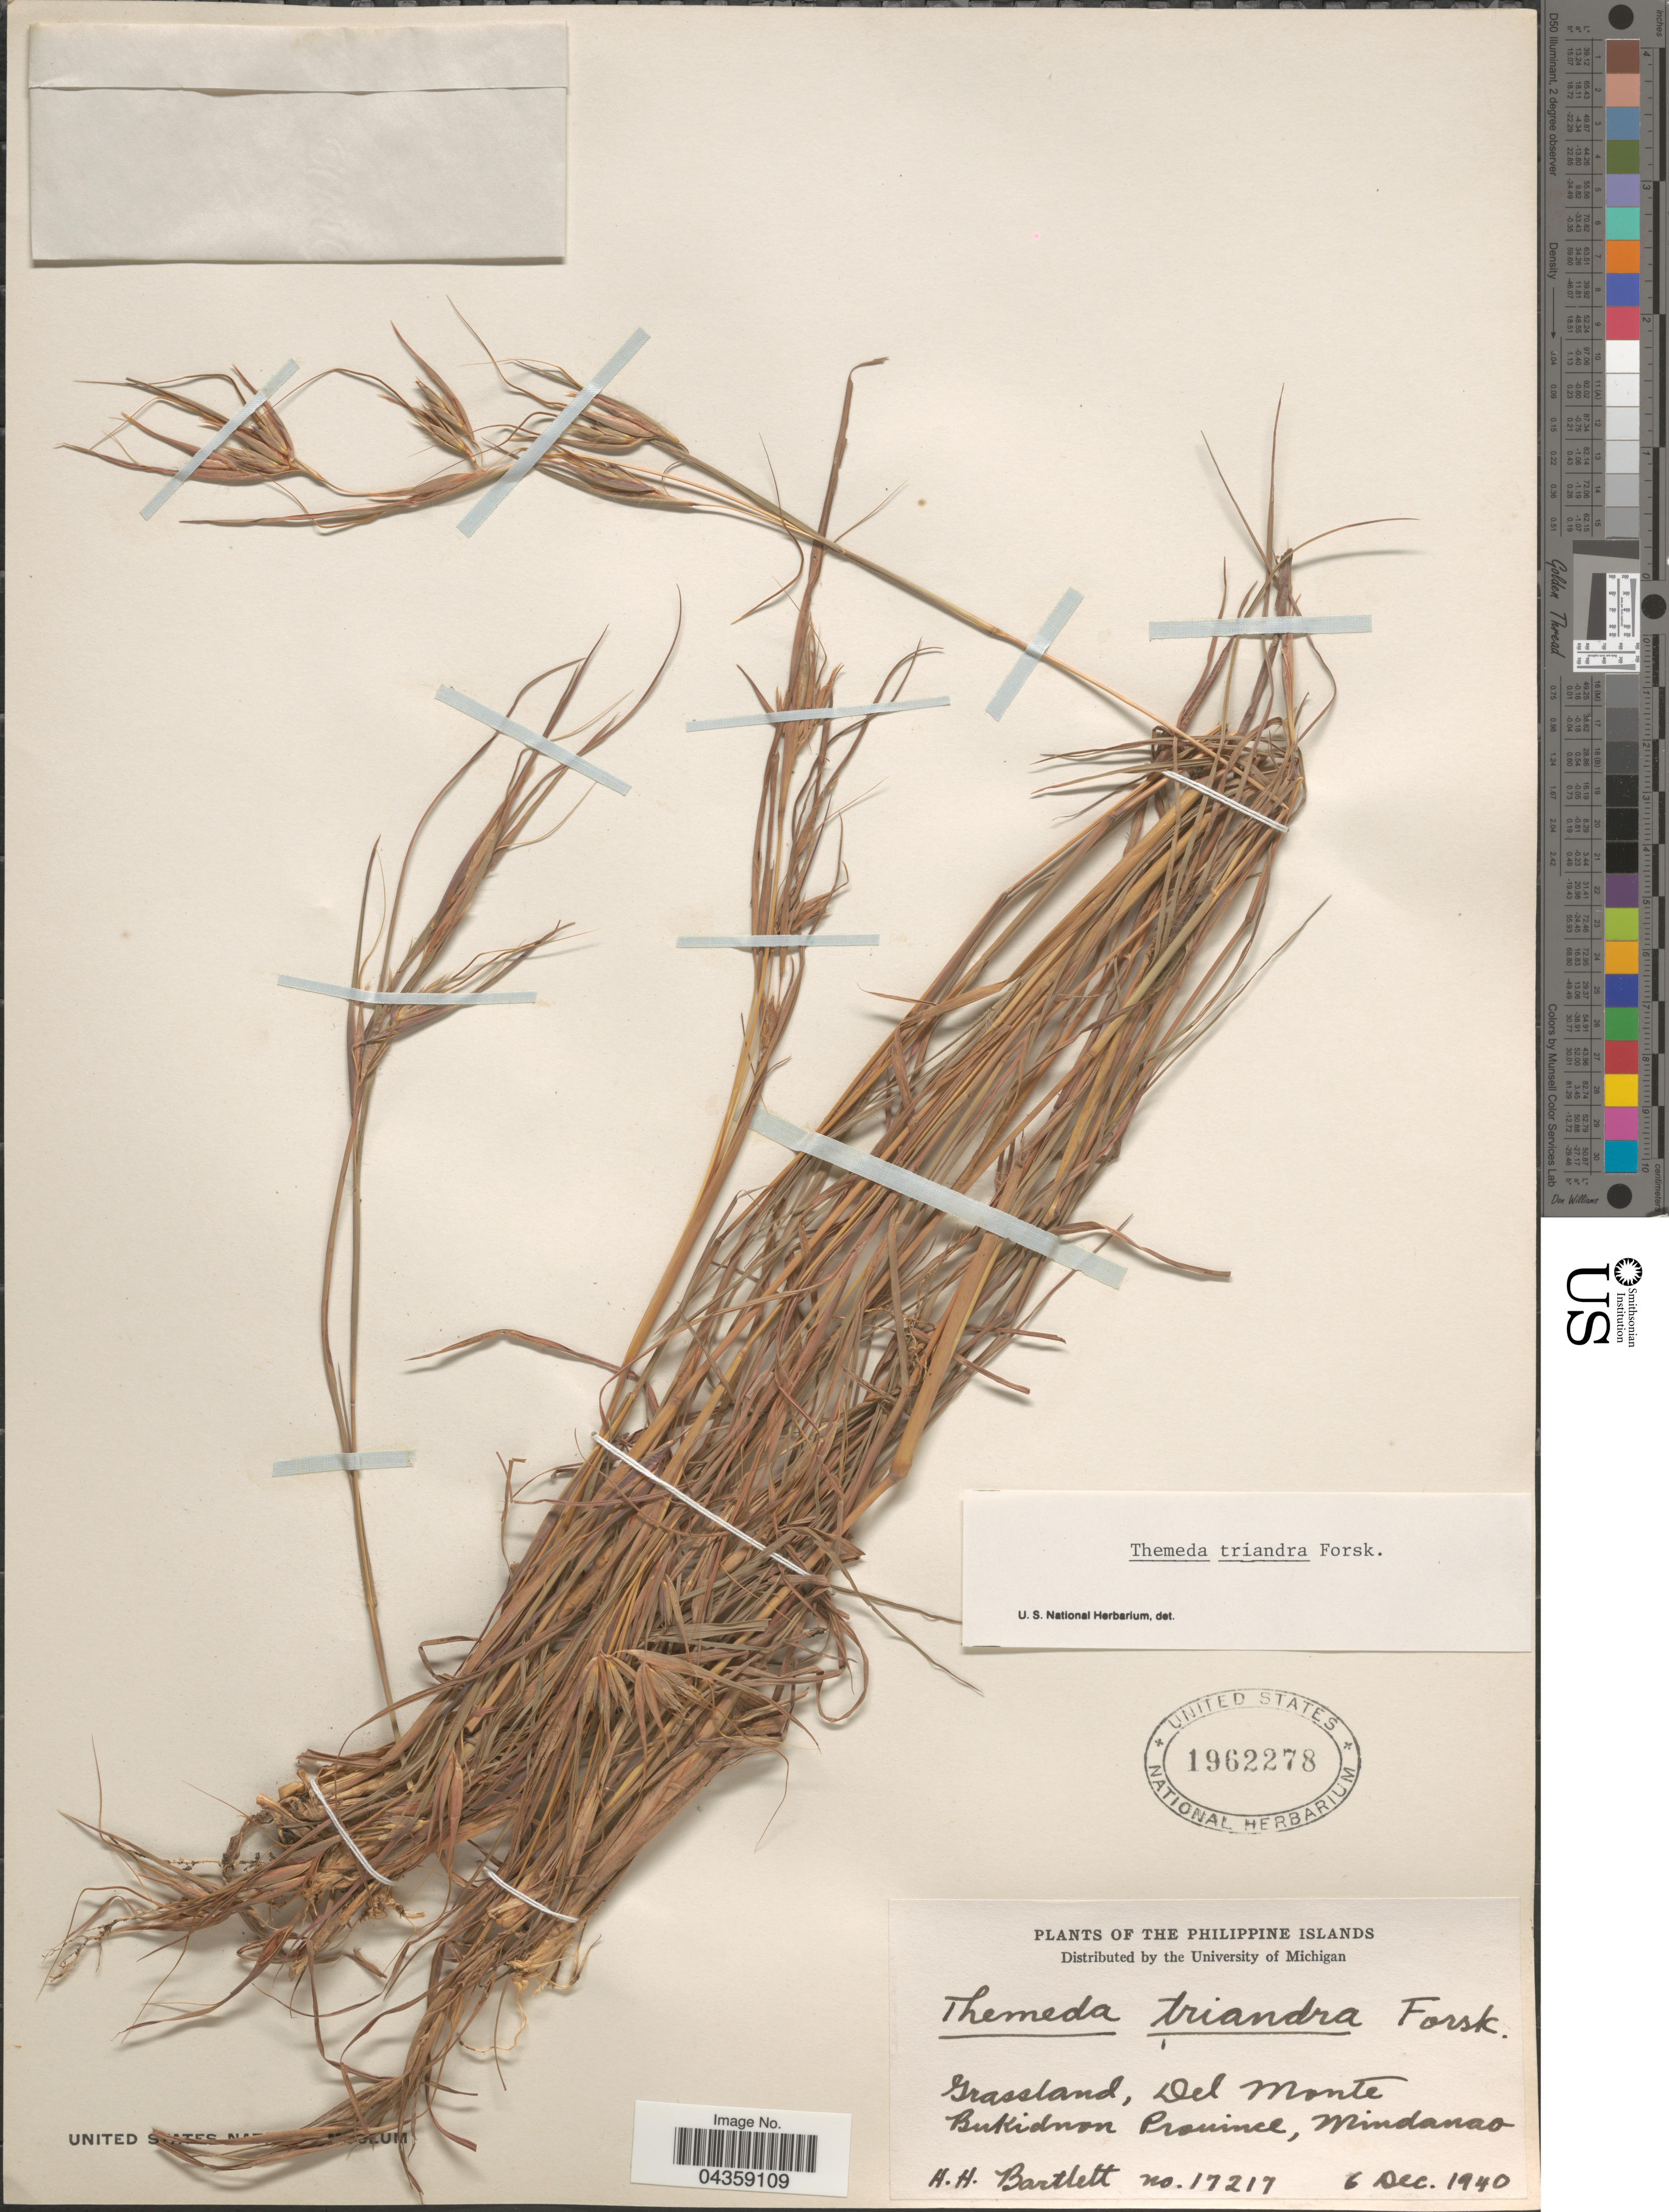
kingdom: Plantae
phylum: Tracheophyta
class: Liliopsida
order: Poales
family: Poaceae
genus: Themeda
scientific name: Themeda triandra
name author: Forssk.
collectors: H. H. Bartlett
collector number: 17217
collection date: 1940-12-06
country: Philippines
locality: The Philippine Islands. Del Monte. BuKidnon Province, Mindanao.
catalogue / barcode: US 1962278